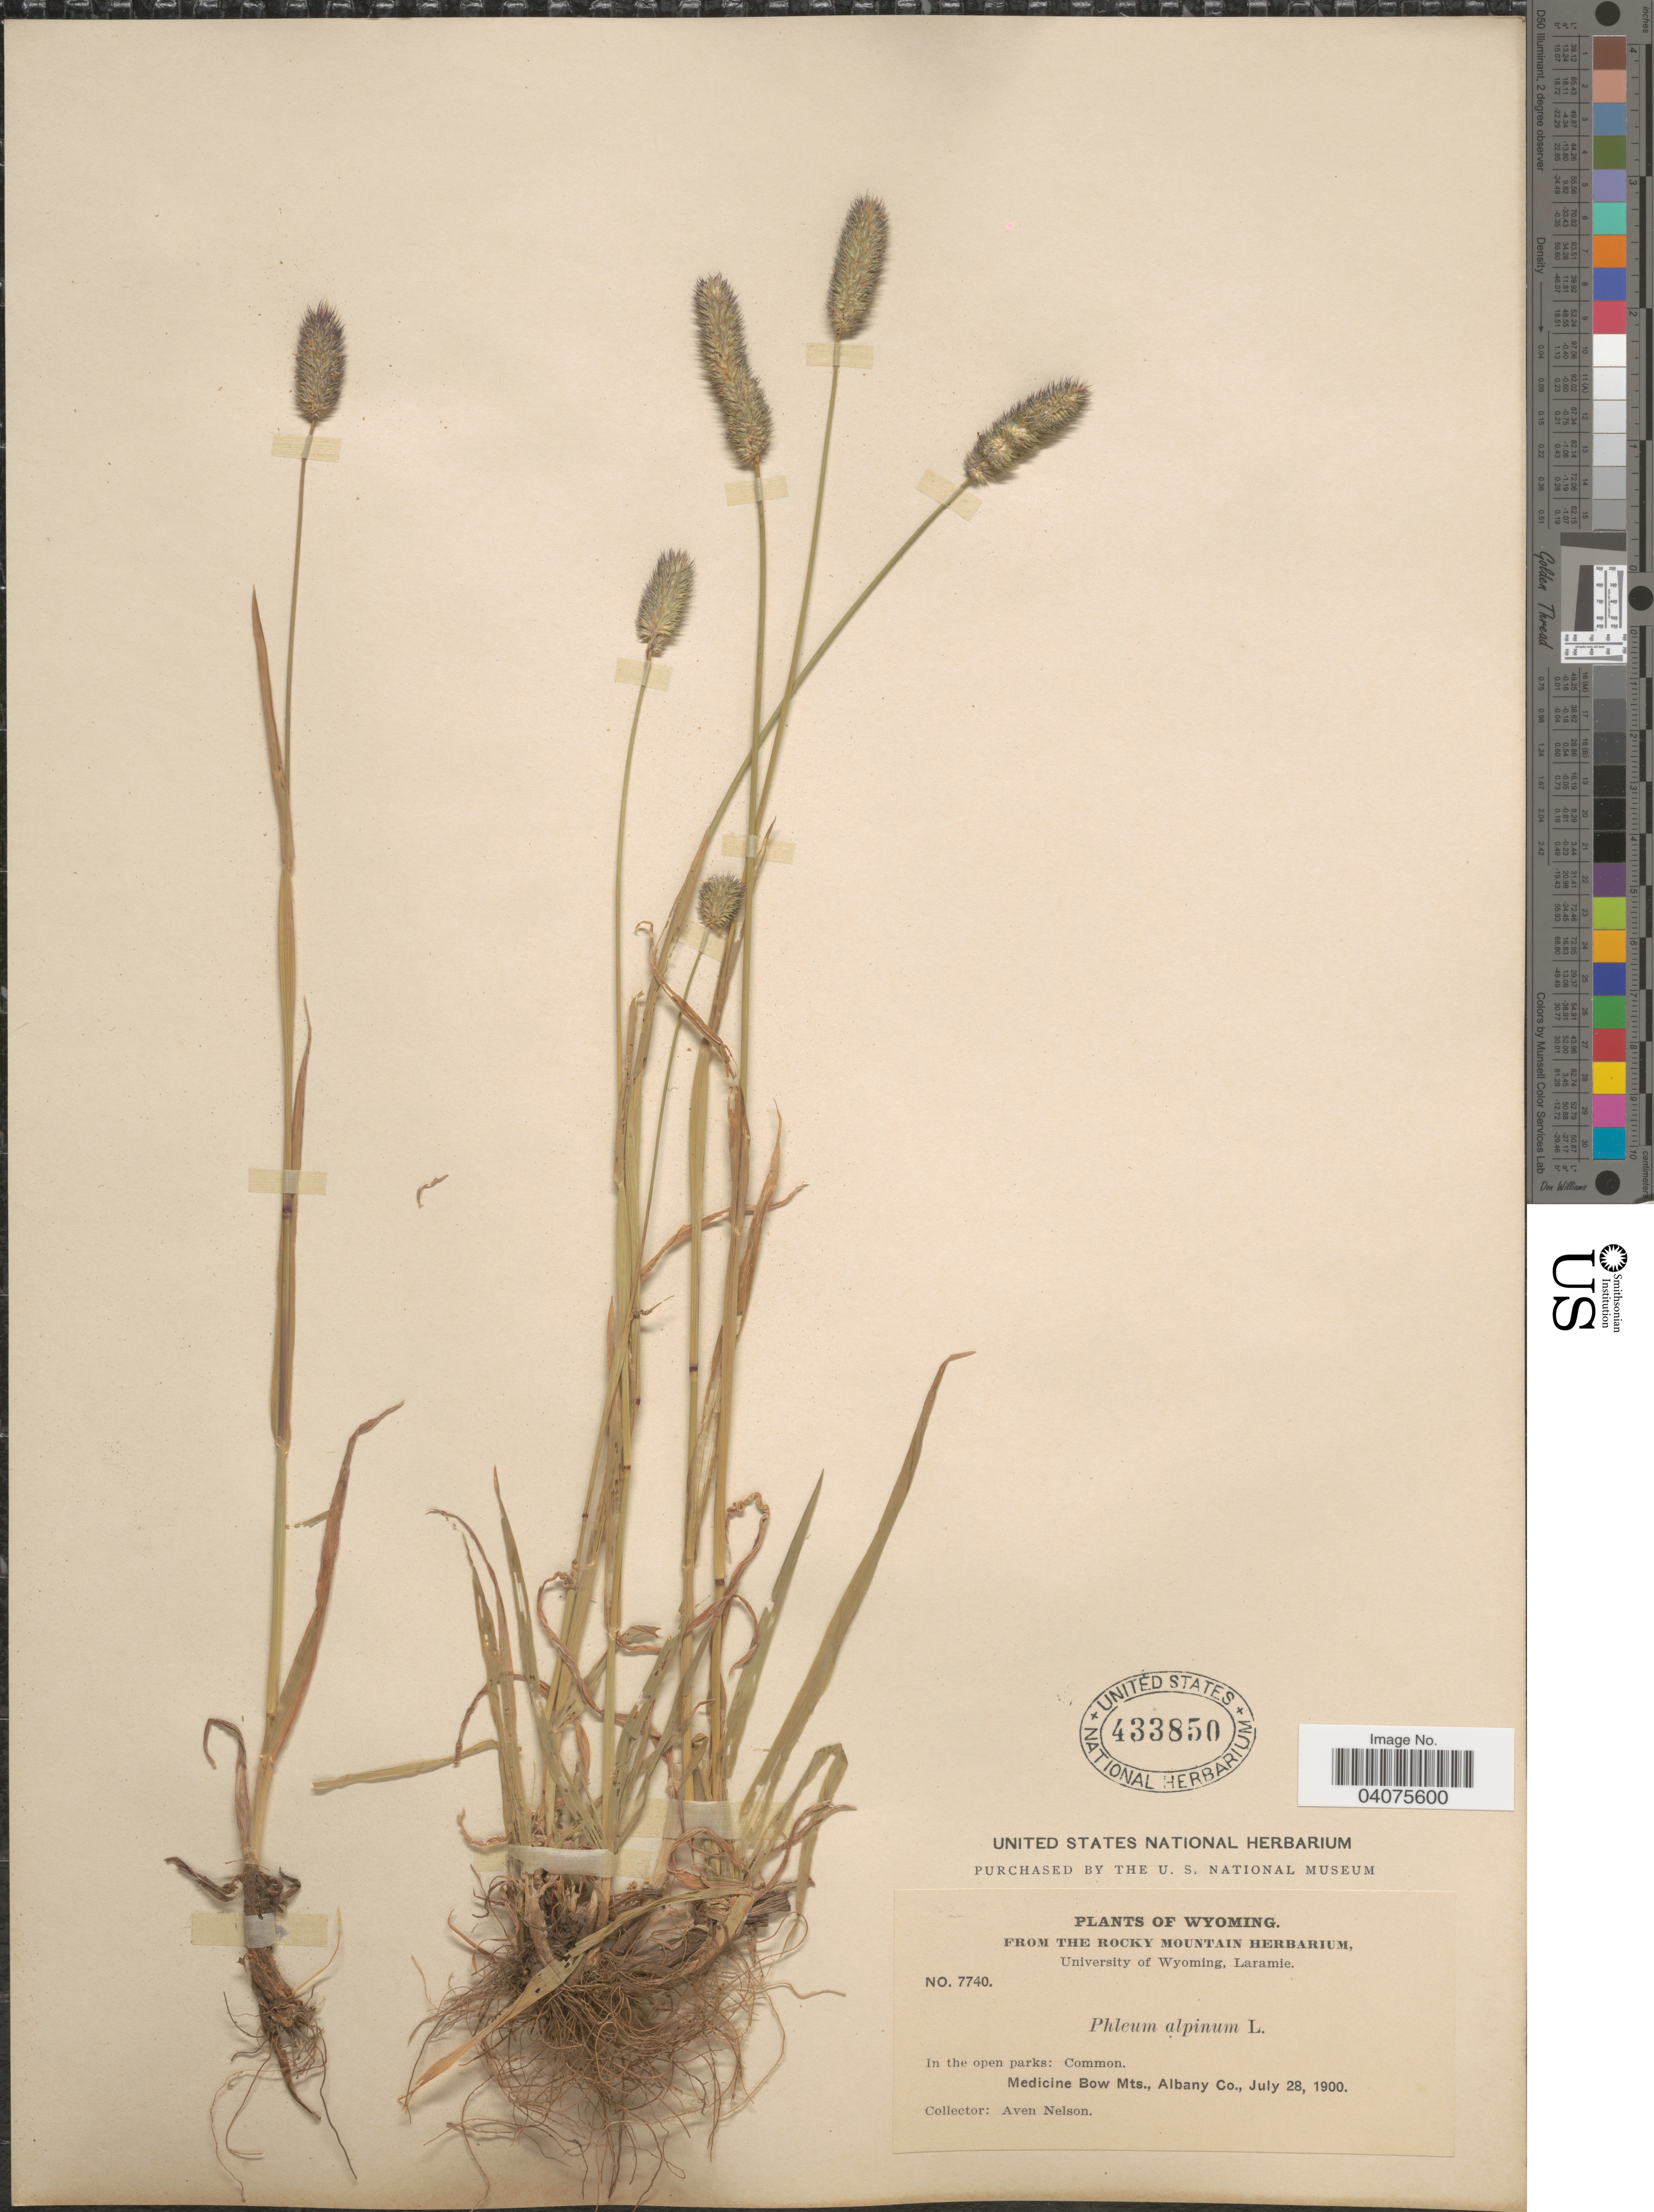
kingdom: Plantae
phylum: Tracheophyta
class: Liliopsida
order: Poales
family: Poaceae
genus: Phleum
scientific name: Phleum alpinum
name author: L.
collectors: A. Nelson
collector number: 7740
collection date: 1900-07-28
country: United States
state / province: Wyoming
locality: Medicine Bow Mts., Albany Co.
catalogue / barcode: US 433850